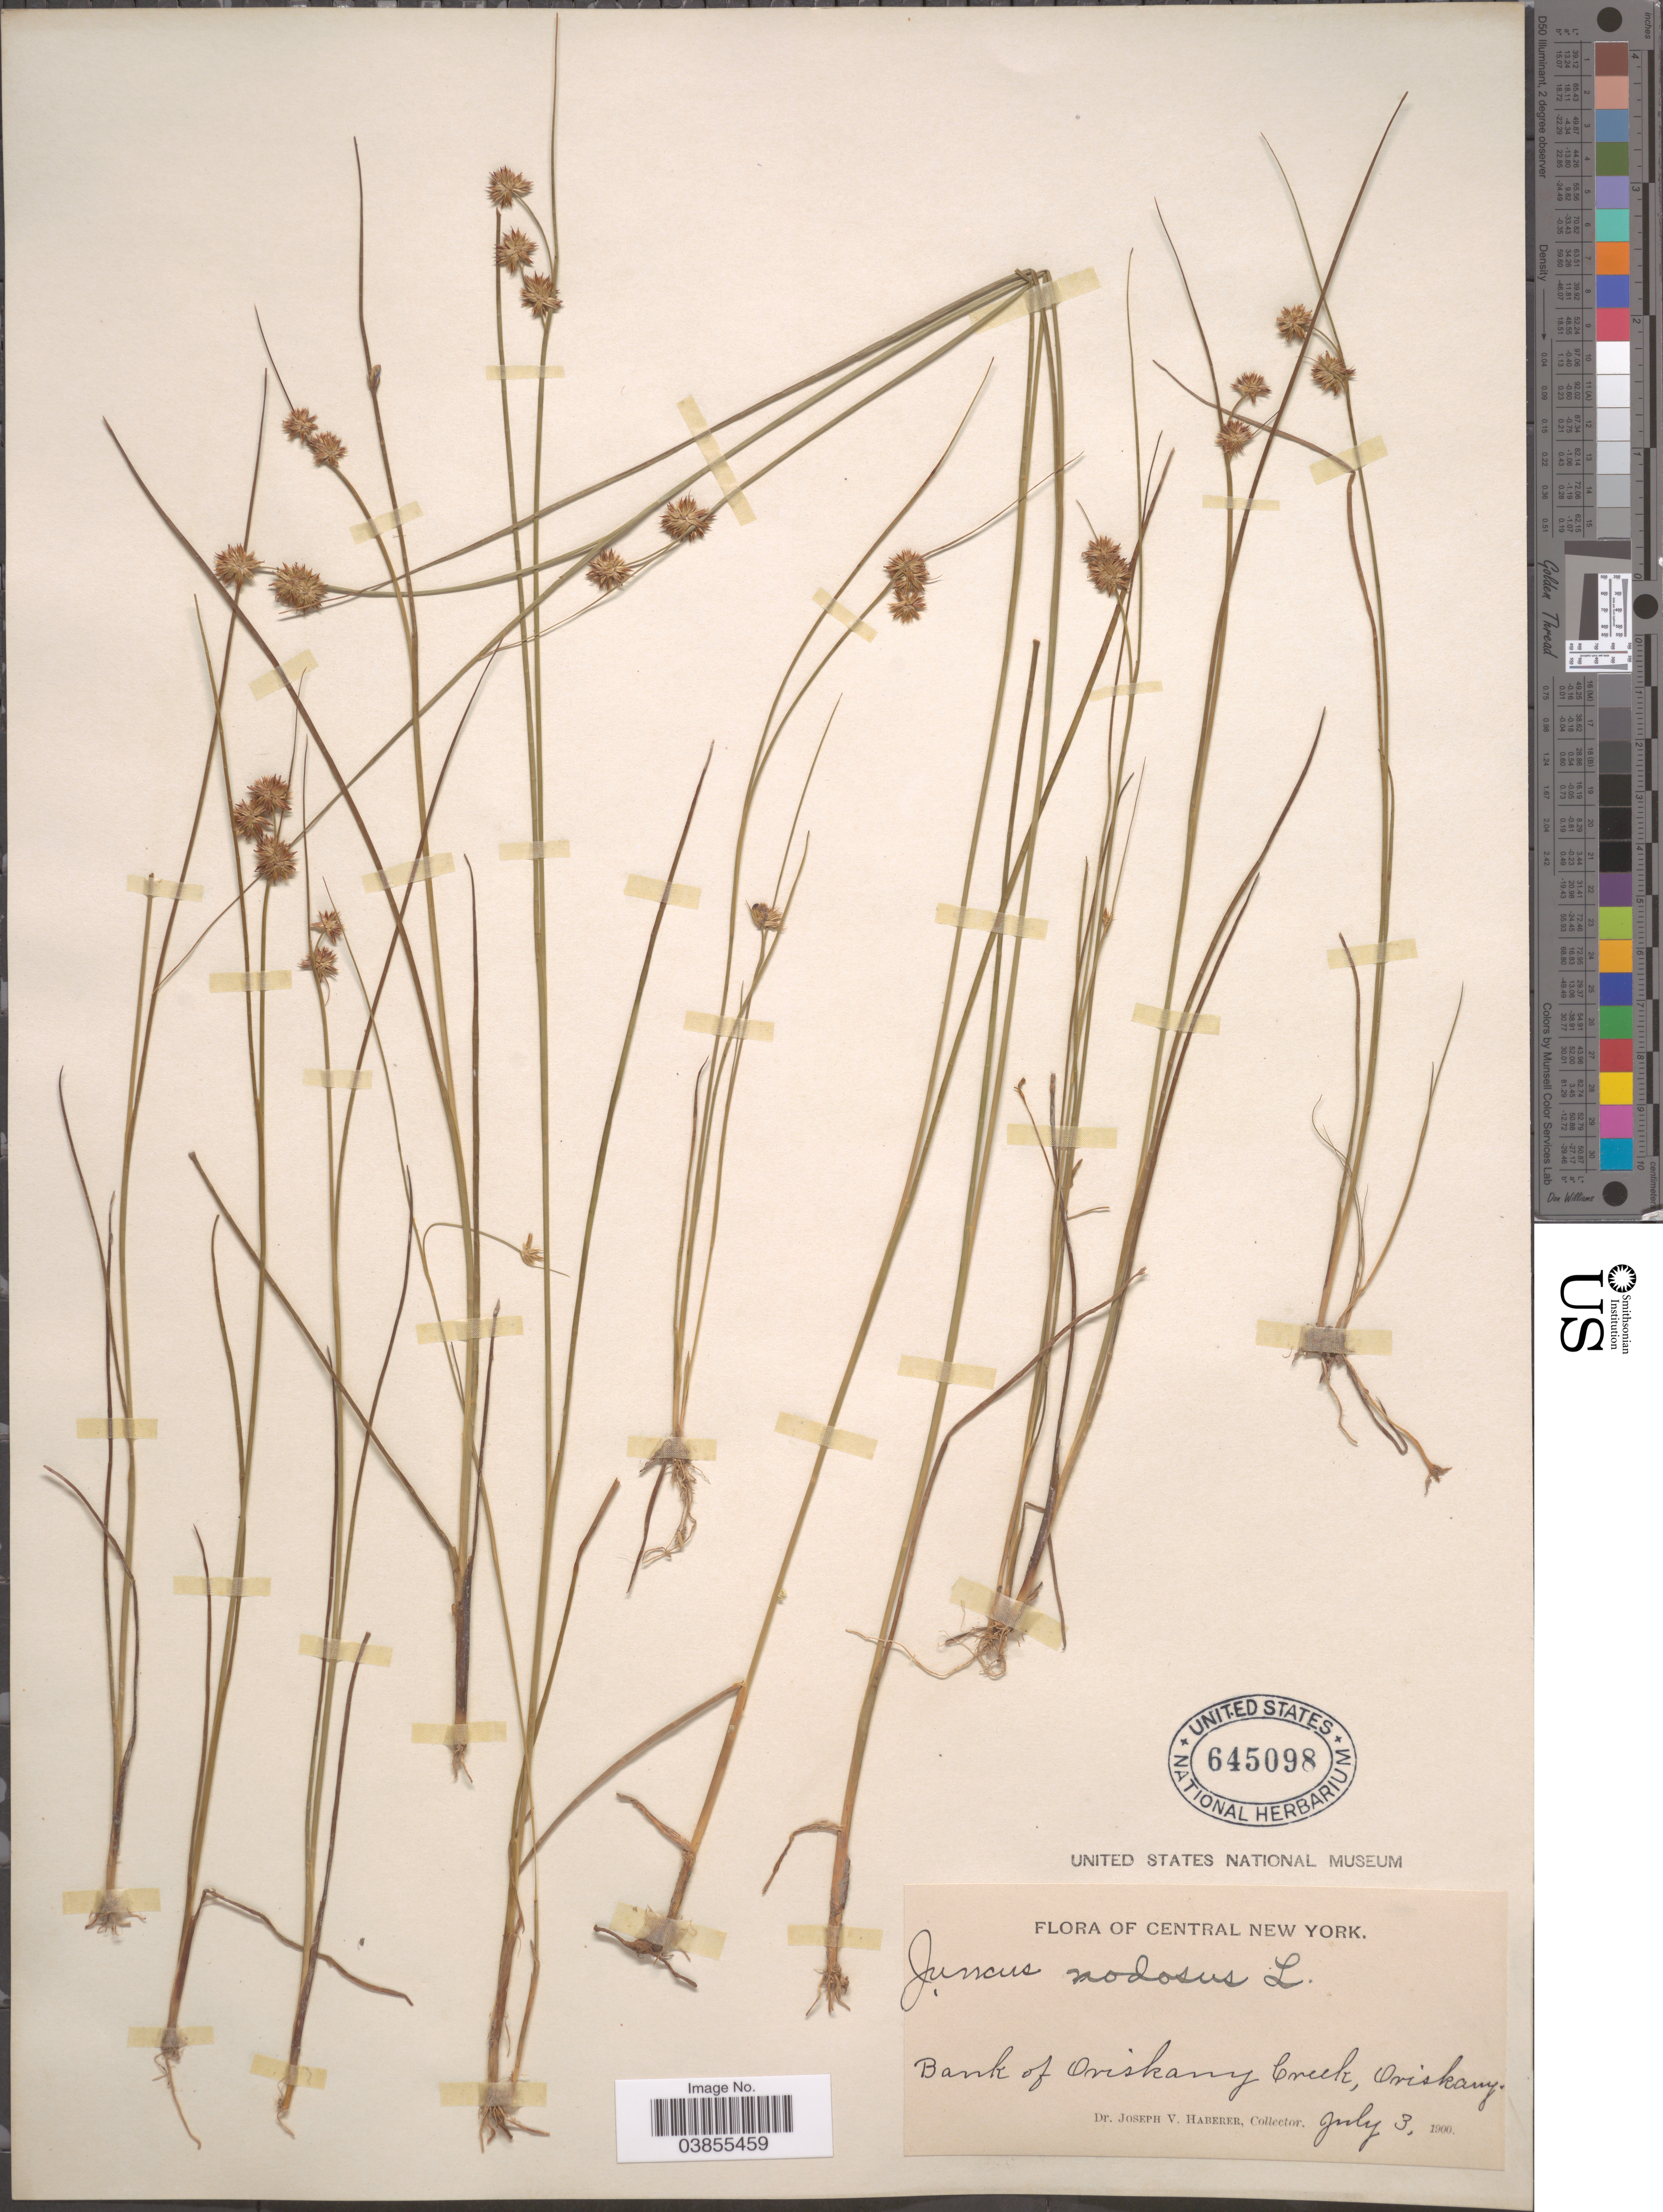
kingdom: Plantae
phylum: Tracheophyta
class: Liliopsida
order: Poales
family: Juncaceae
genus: Juncus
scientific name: Juncus nodosus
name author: L.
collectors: J. V. Haberer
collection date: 1900-07-03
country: United States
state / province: New York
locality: Central New York. Bank of Oriskany Creek, Oriskany.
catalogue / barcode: US 645098